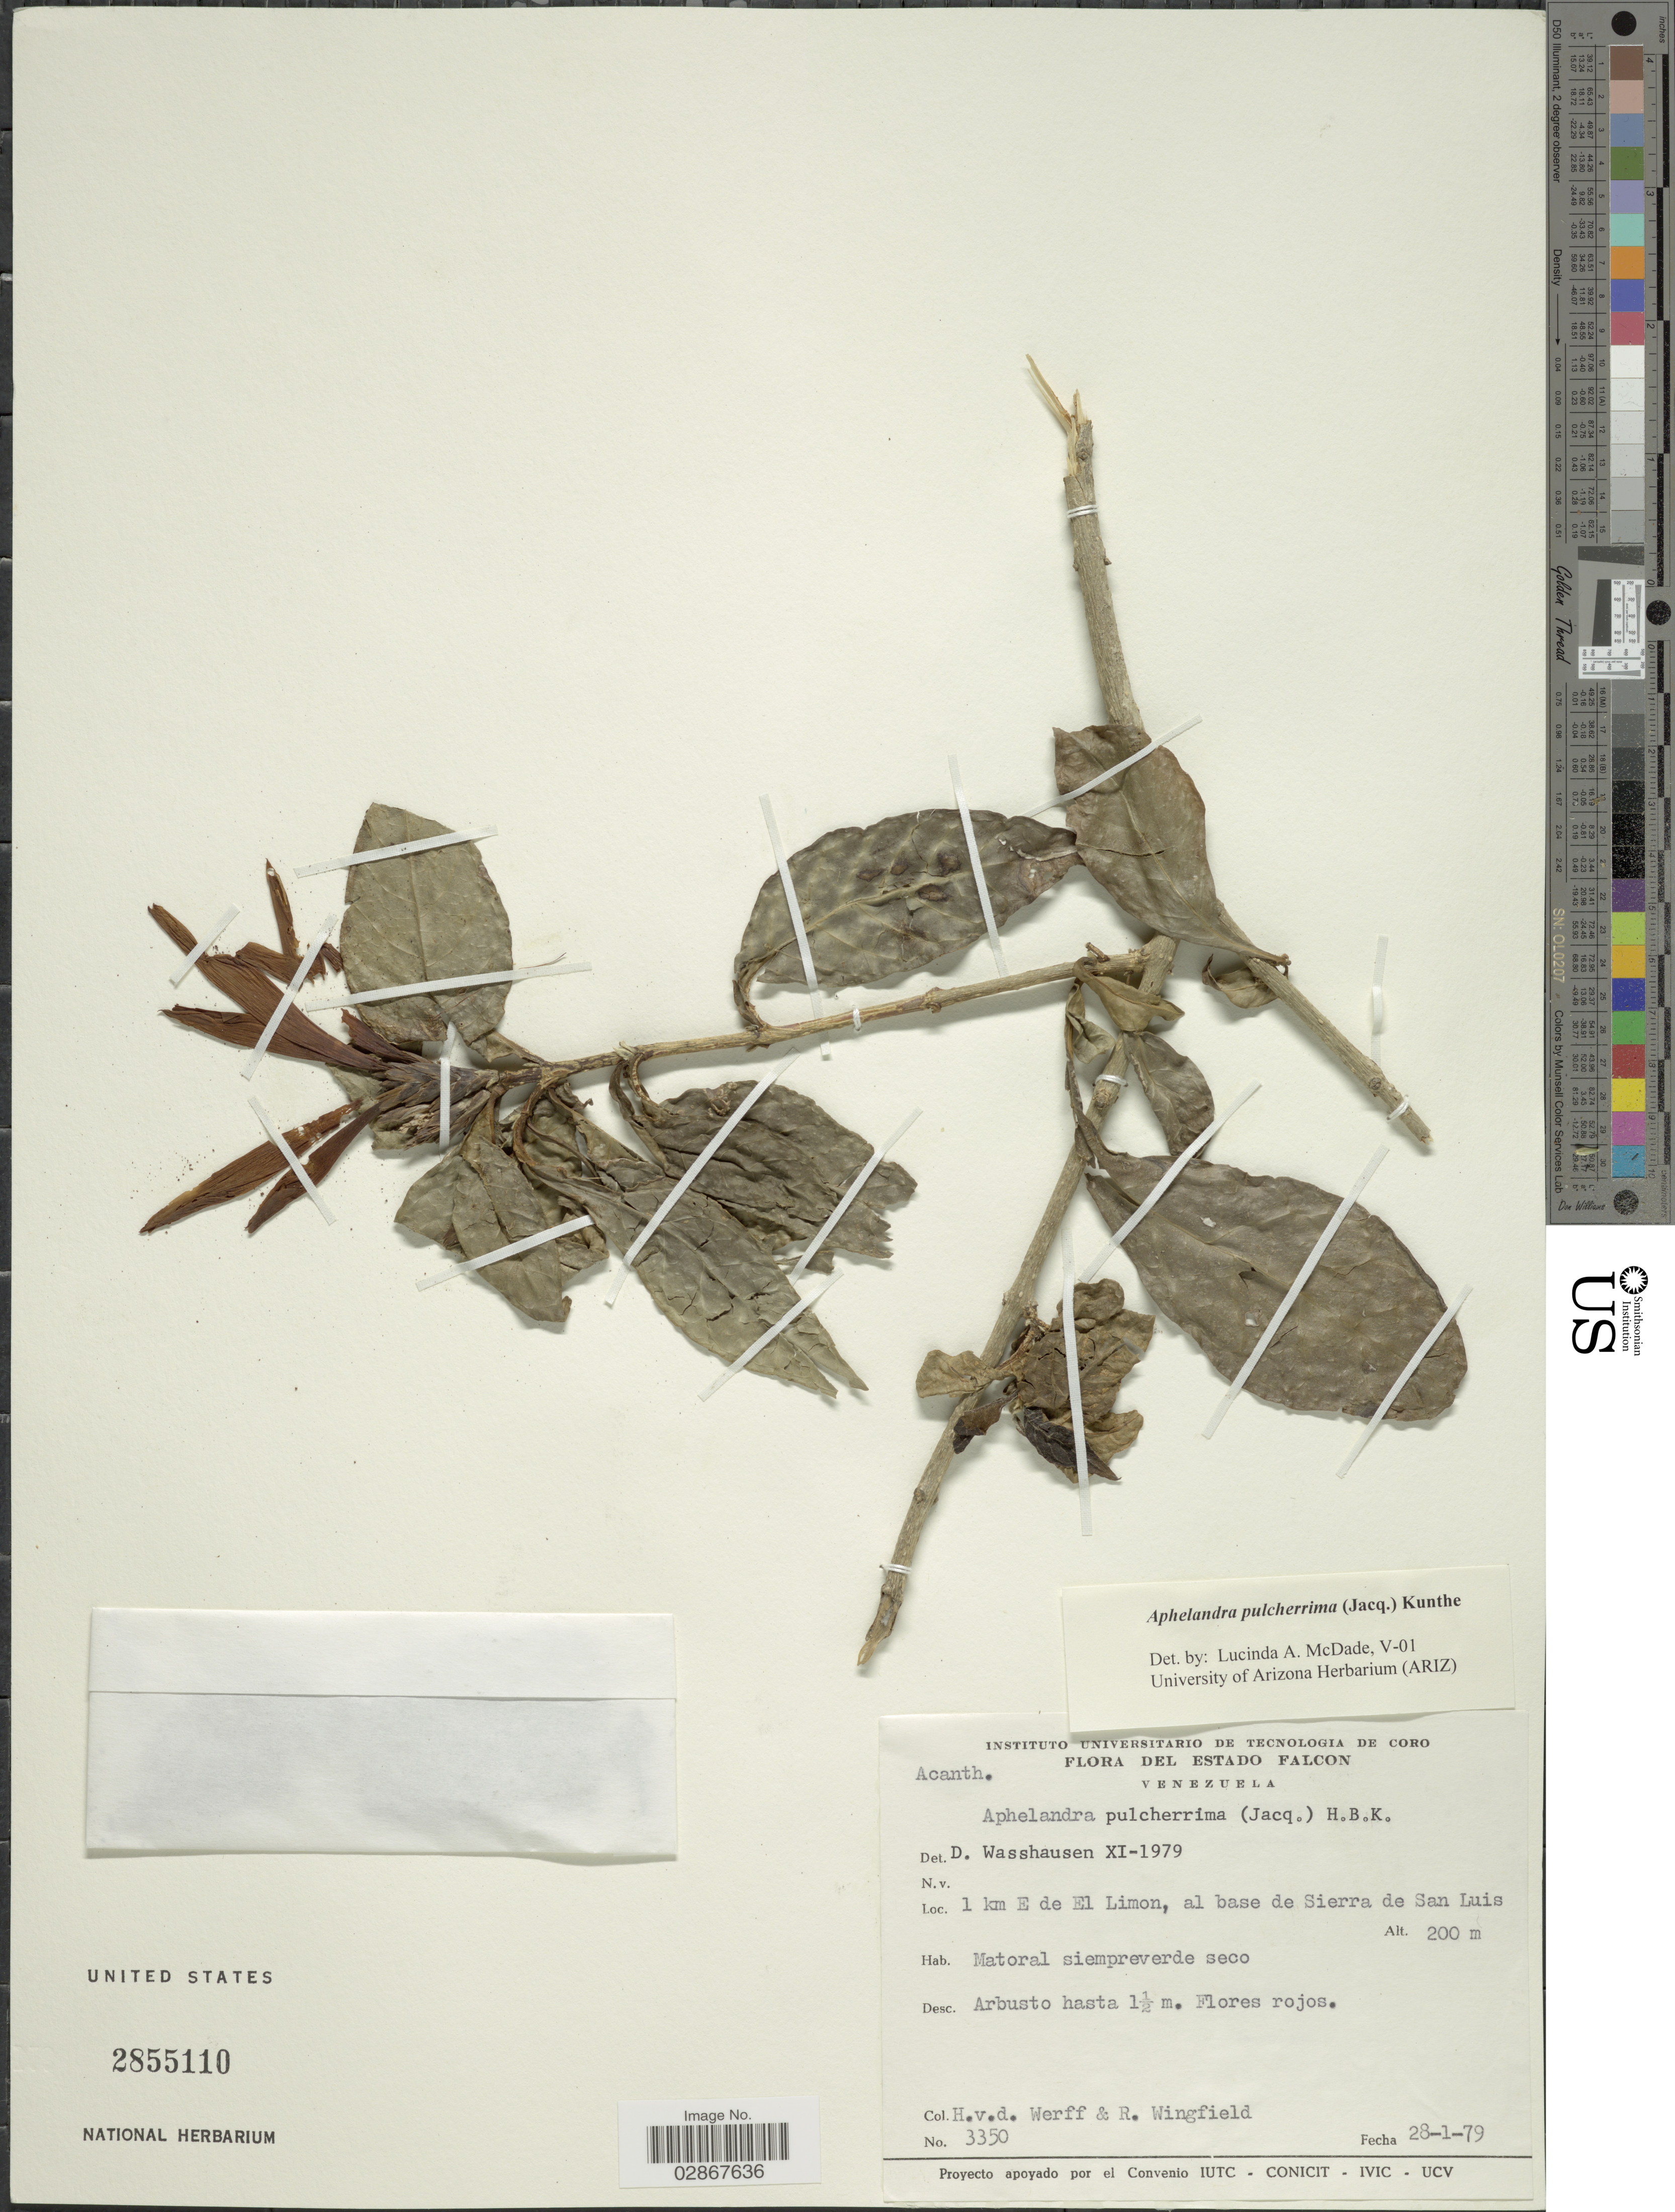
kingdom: Plantae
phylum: Tracheophyta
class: Magnoliopsida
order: Lamiales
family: Acanthaceae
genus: Aphelandra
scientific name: Aphelandra pulcherrima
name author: (Jacq.) Kunth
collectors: H. van der Werff & R. Wingfield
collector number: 3350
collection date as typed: Transcribed d/m/y: 28/1/79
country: Venezuela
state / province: Falcón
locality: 1 km E de El Limon, al base de Sierra de San Luis.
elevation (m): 200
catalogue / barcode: US 2855110